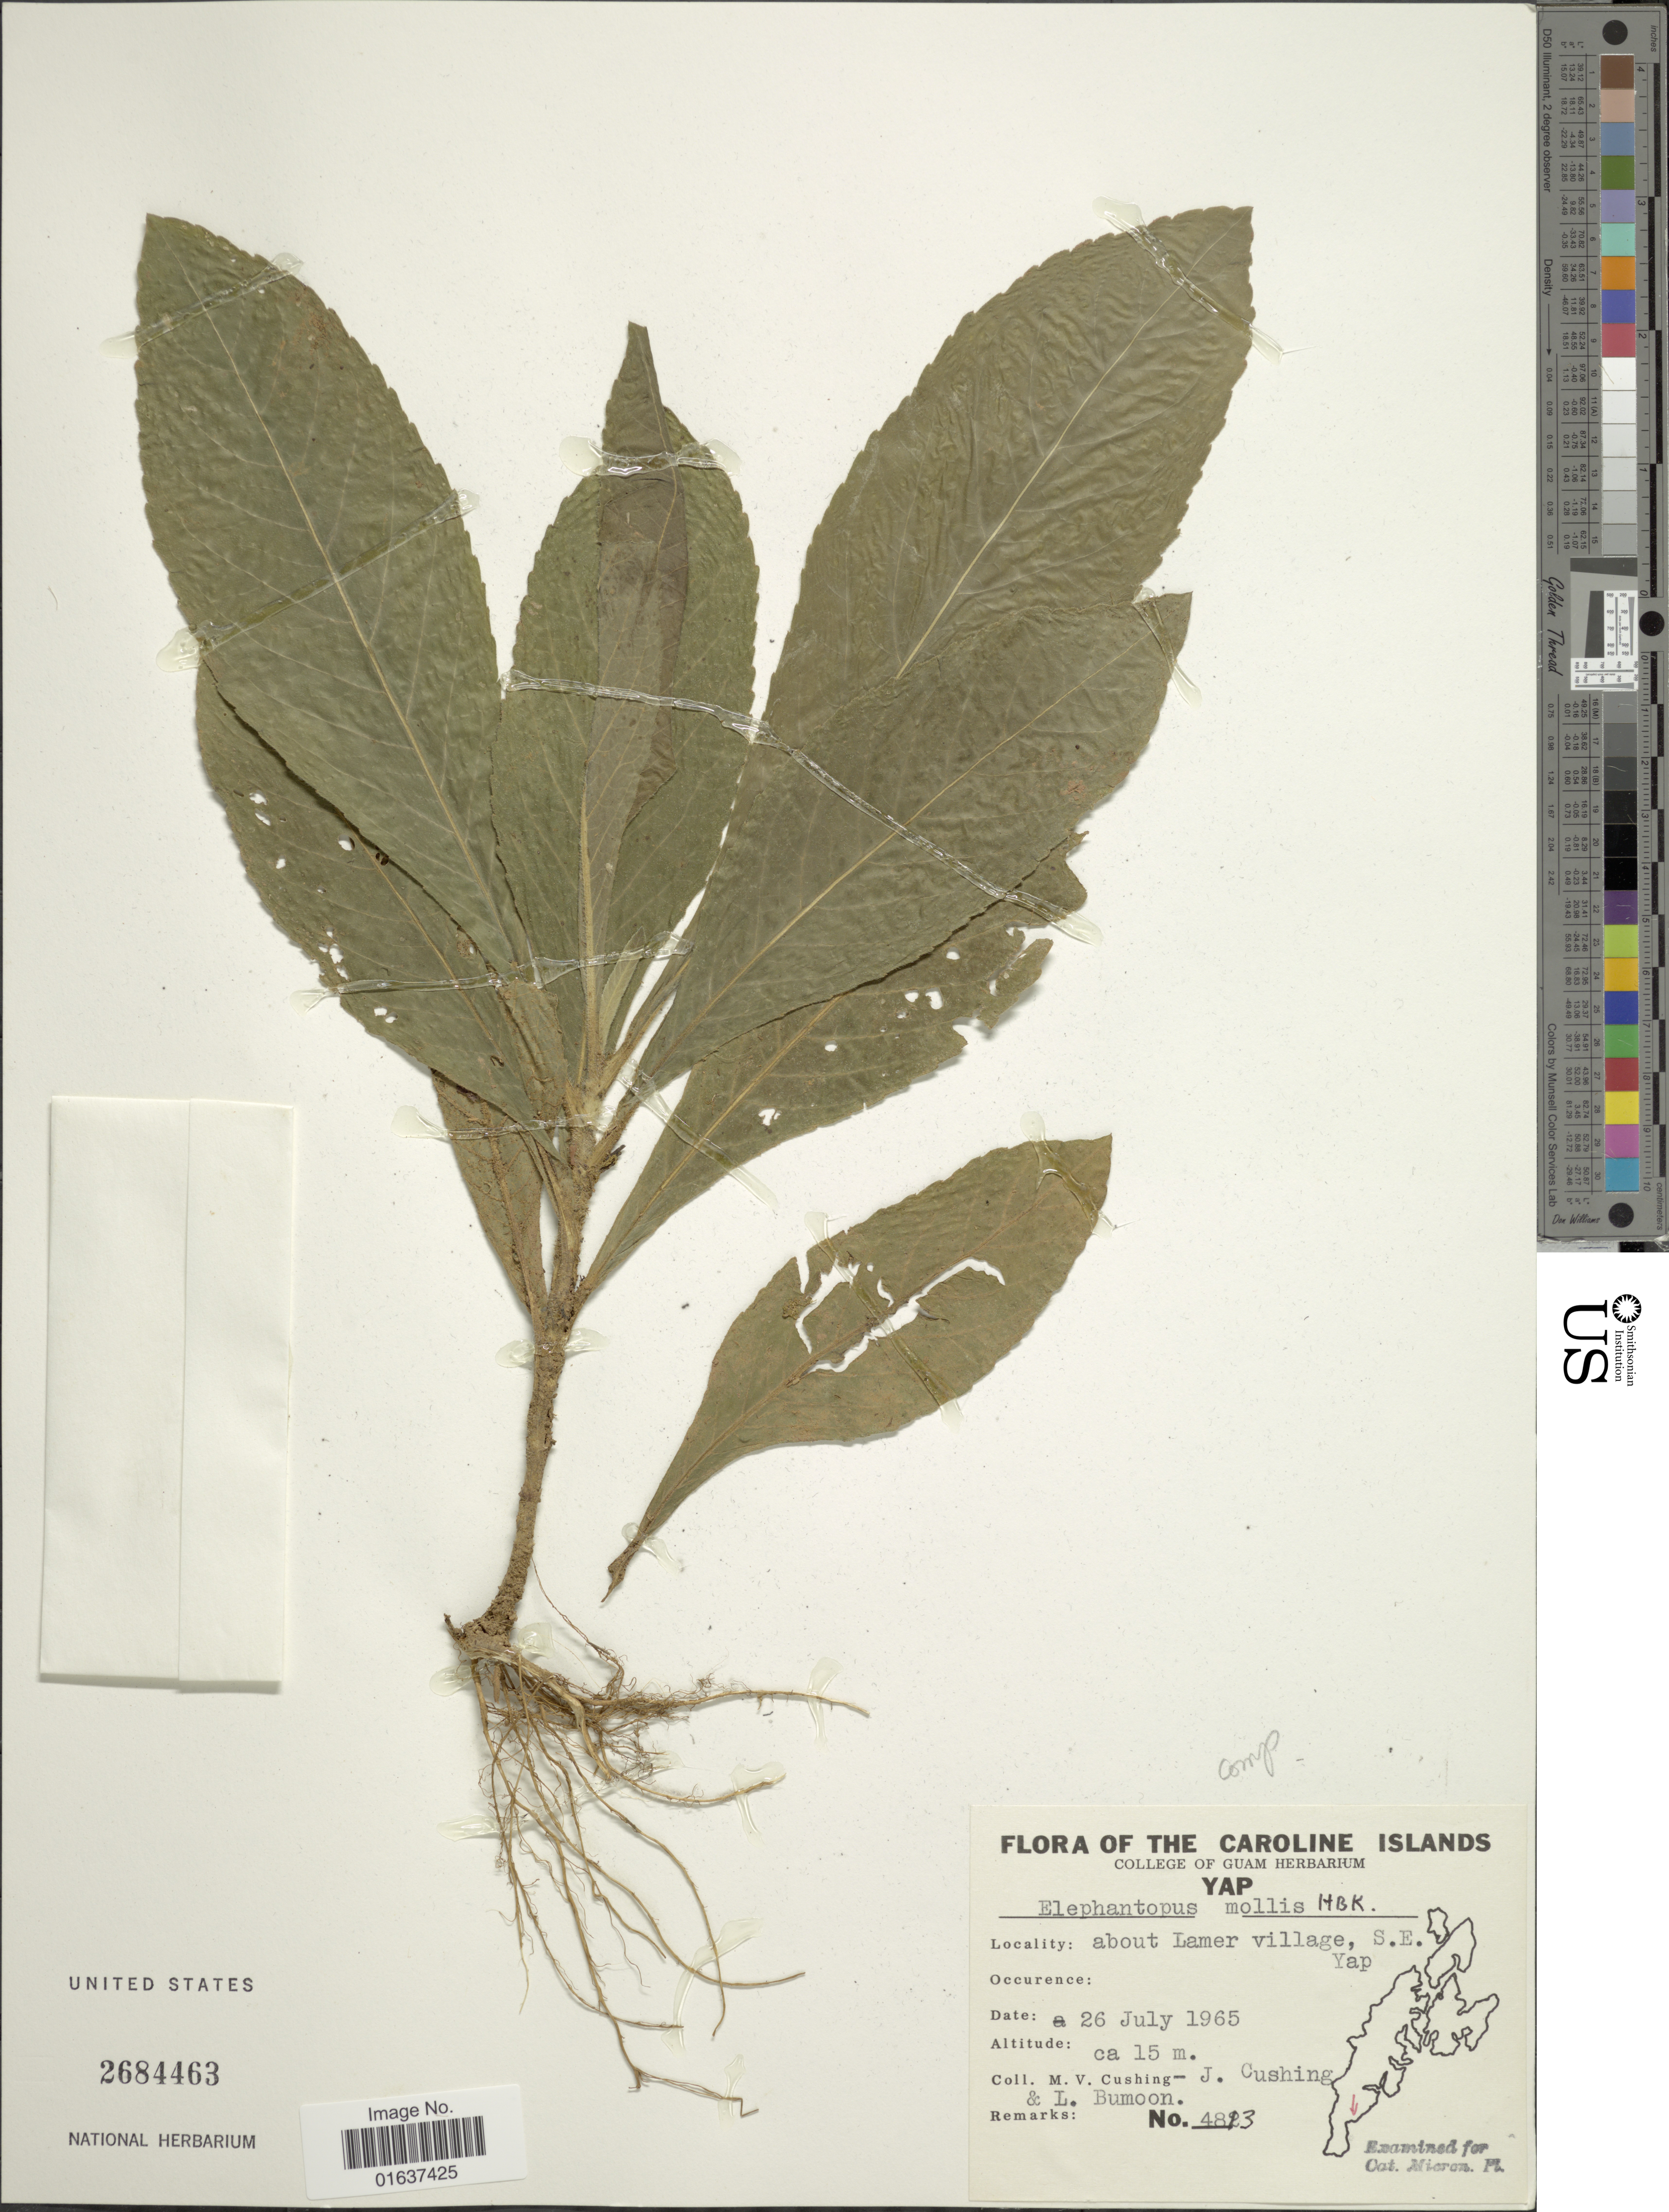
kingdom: Plantae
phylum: Tracheophyta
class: Magnoliopsida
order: Asterales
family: Asteraceae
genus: Elephantopus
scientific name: Elephantopus mollis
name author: Kunth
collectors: M. V. Cushing, J. Cushing & L. Bumoon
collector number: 4813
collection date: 1965-07-26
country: Micronesia, Federated States of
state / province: Yap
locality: Caroline Islands, about Lamer village, S.E. Yap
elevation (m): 15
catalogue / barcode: US 2684463